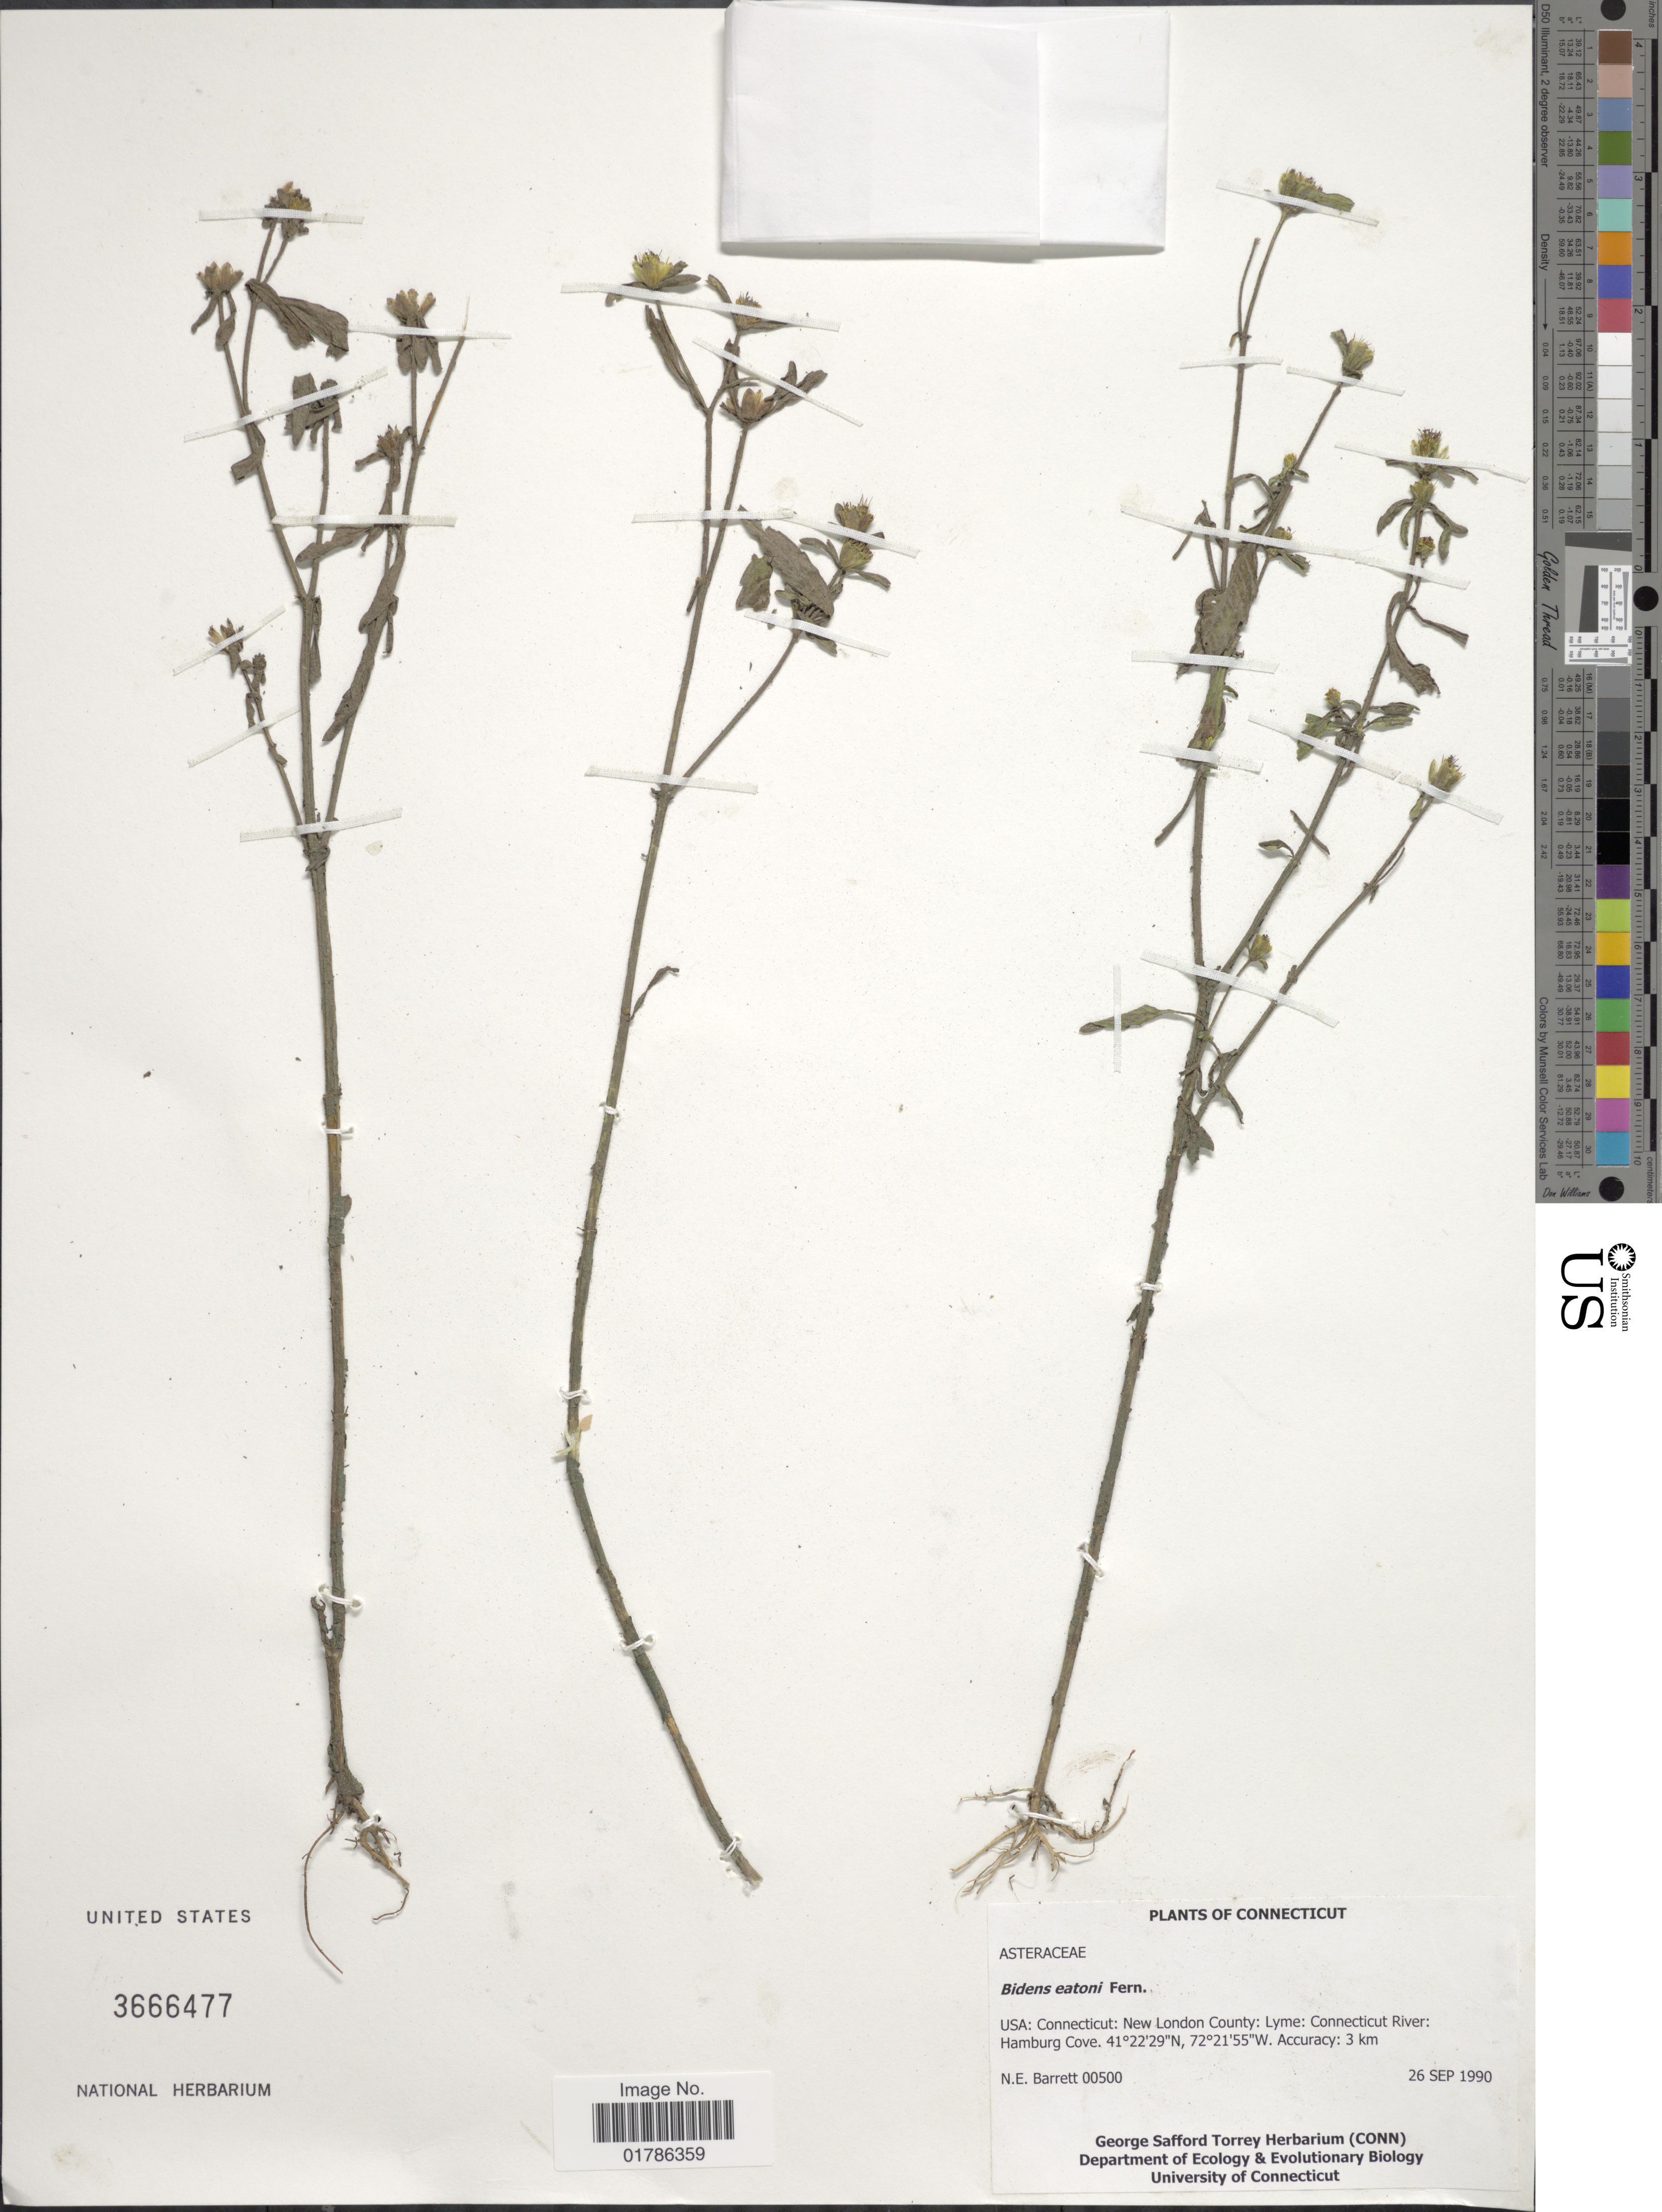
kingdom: Plantae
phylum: Tracheophyta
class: Magnoliopsida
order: Asterales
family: Asteraceae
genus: Bidens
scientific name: Bidens eatonii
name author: Fernald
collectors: N. Barrett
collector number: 00500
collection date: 1990-09-26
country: United States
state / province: Connecticut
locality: New London County, Lyme, Connecticut River, Hamburg Cove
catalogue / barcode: US 3666477